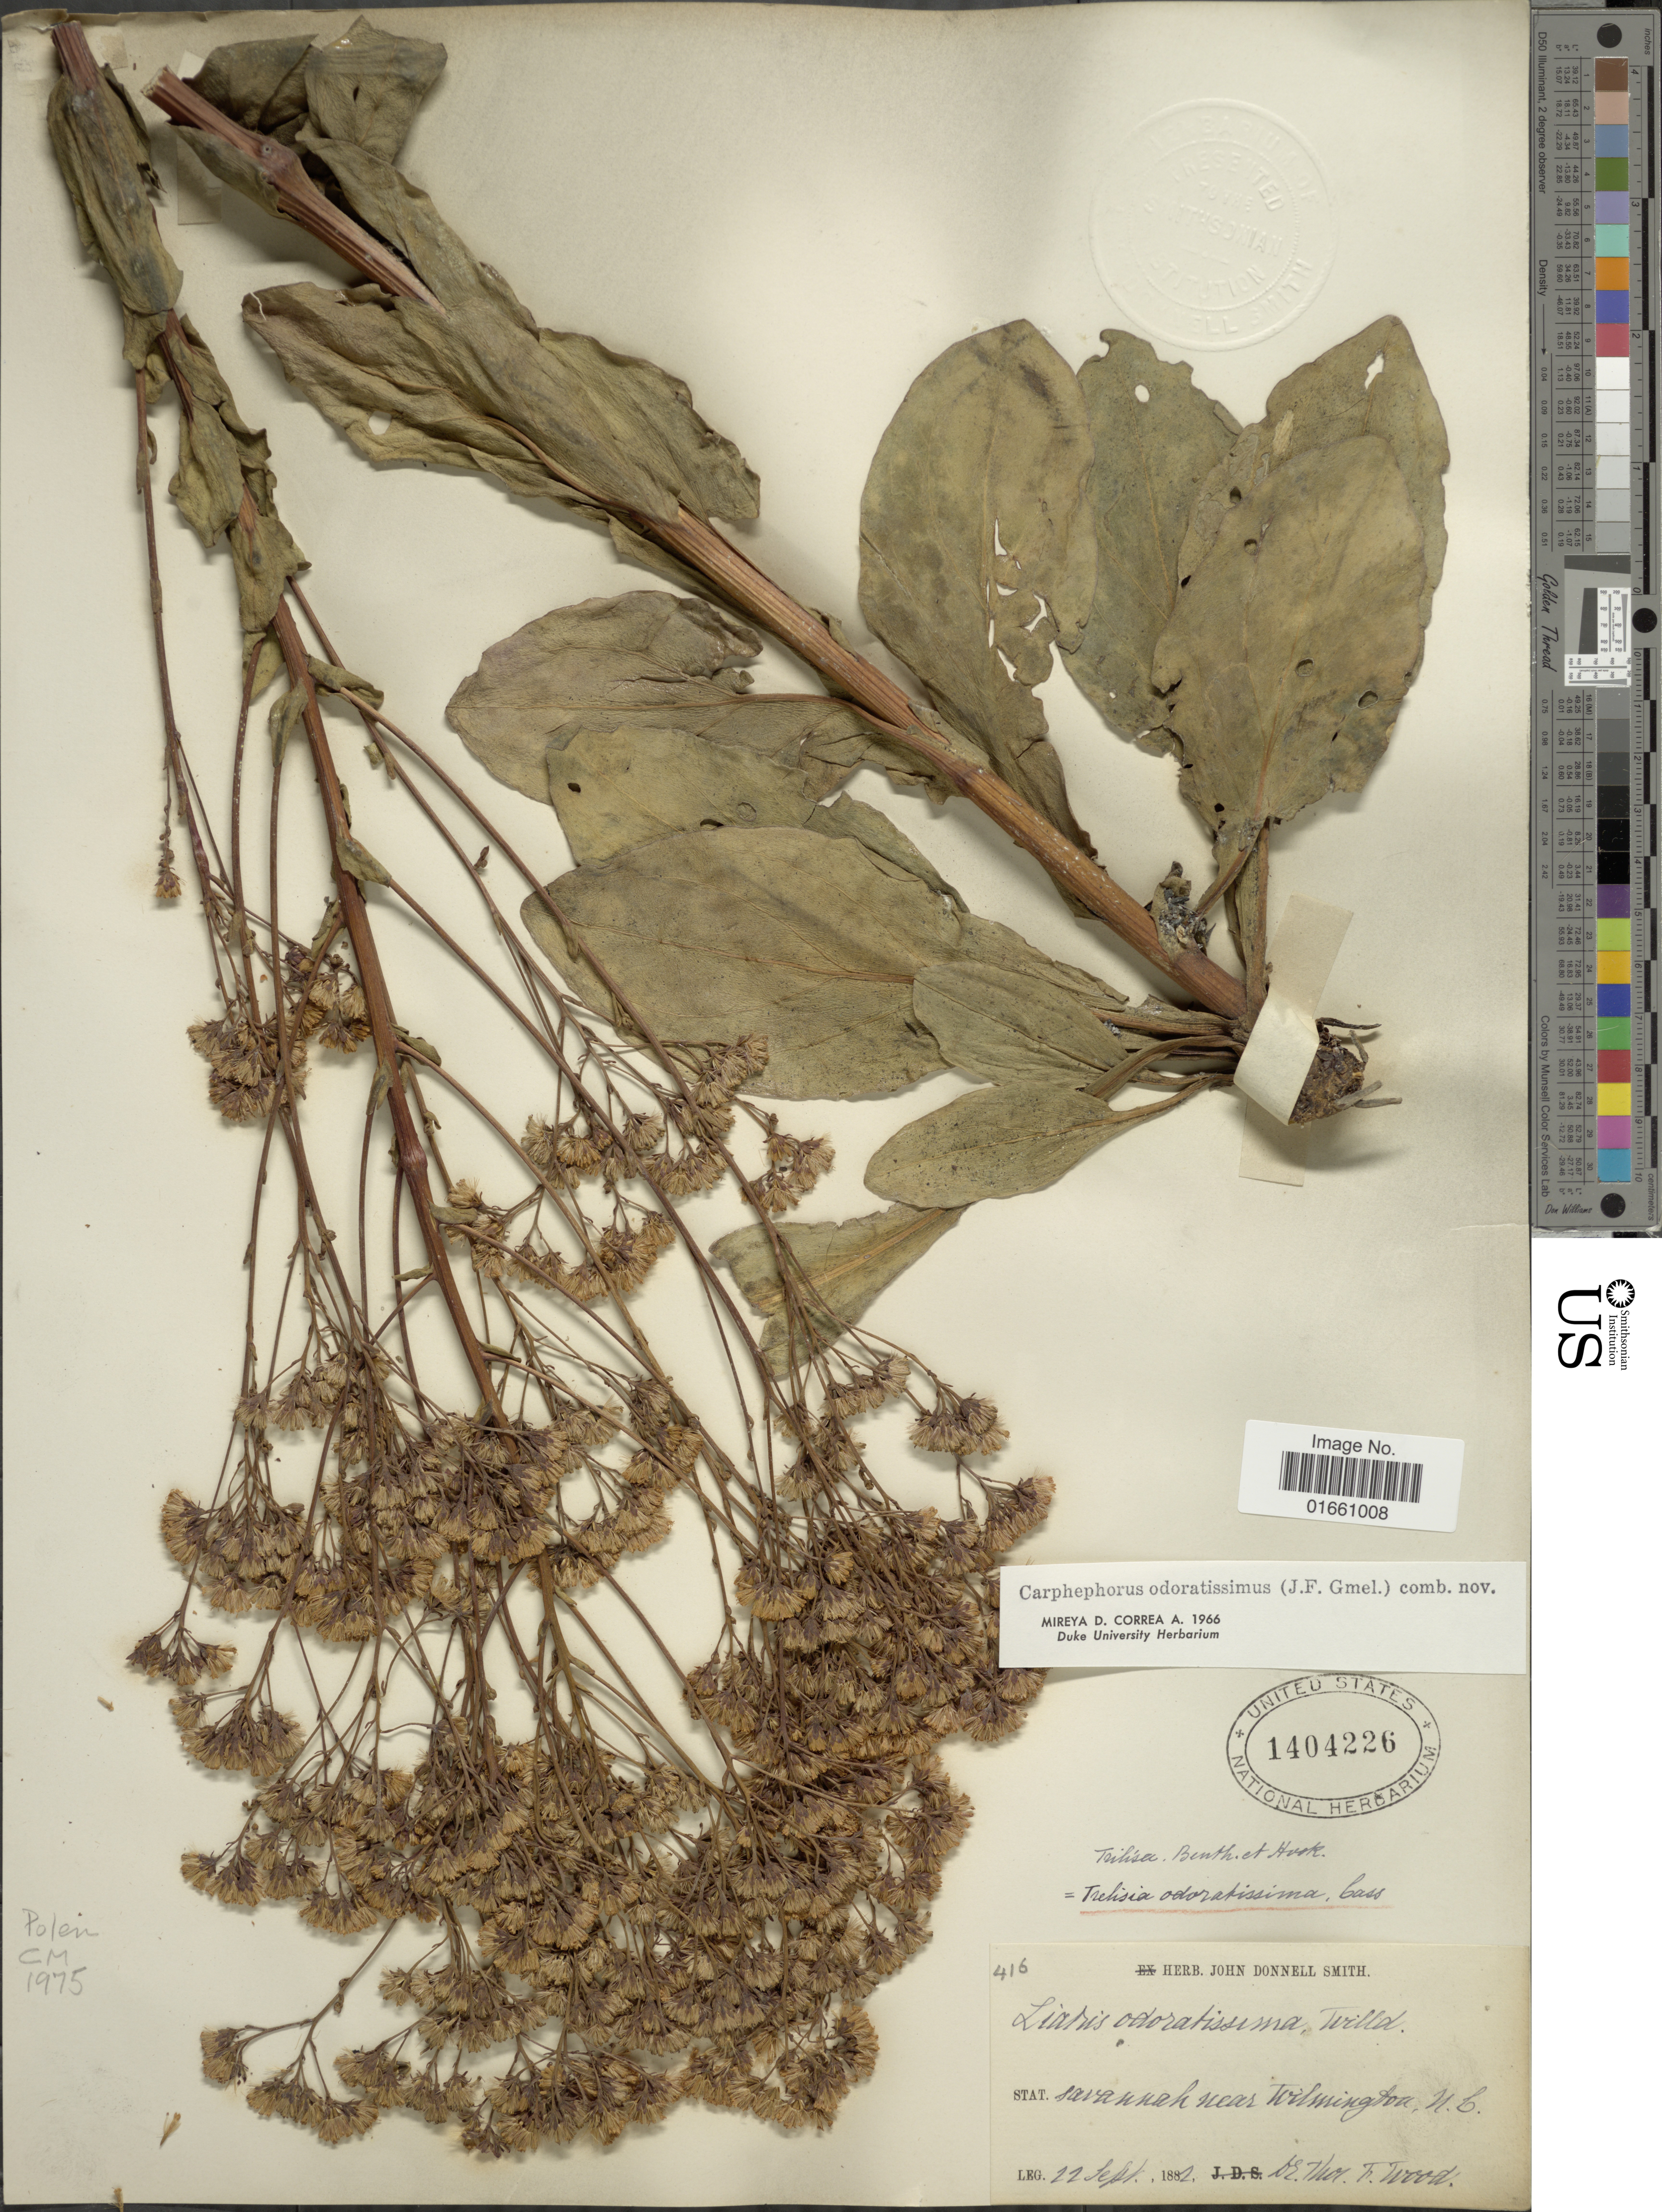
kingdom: Plantae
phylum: Tracheophyta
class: Magnoliopsida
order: Asterales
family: Asteraceae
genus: Trilisa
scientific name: Trilisa odoratissima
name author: (J.F. Gmel.) Cass.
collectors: T. F. Wood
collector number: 416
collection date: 1882-09-22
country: United States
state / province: North Carolina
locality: Savannah near Wilmington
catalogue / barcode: US 1404226